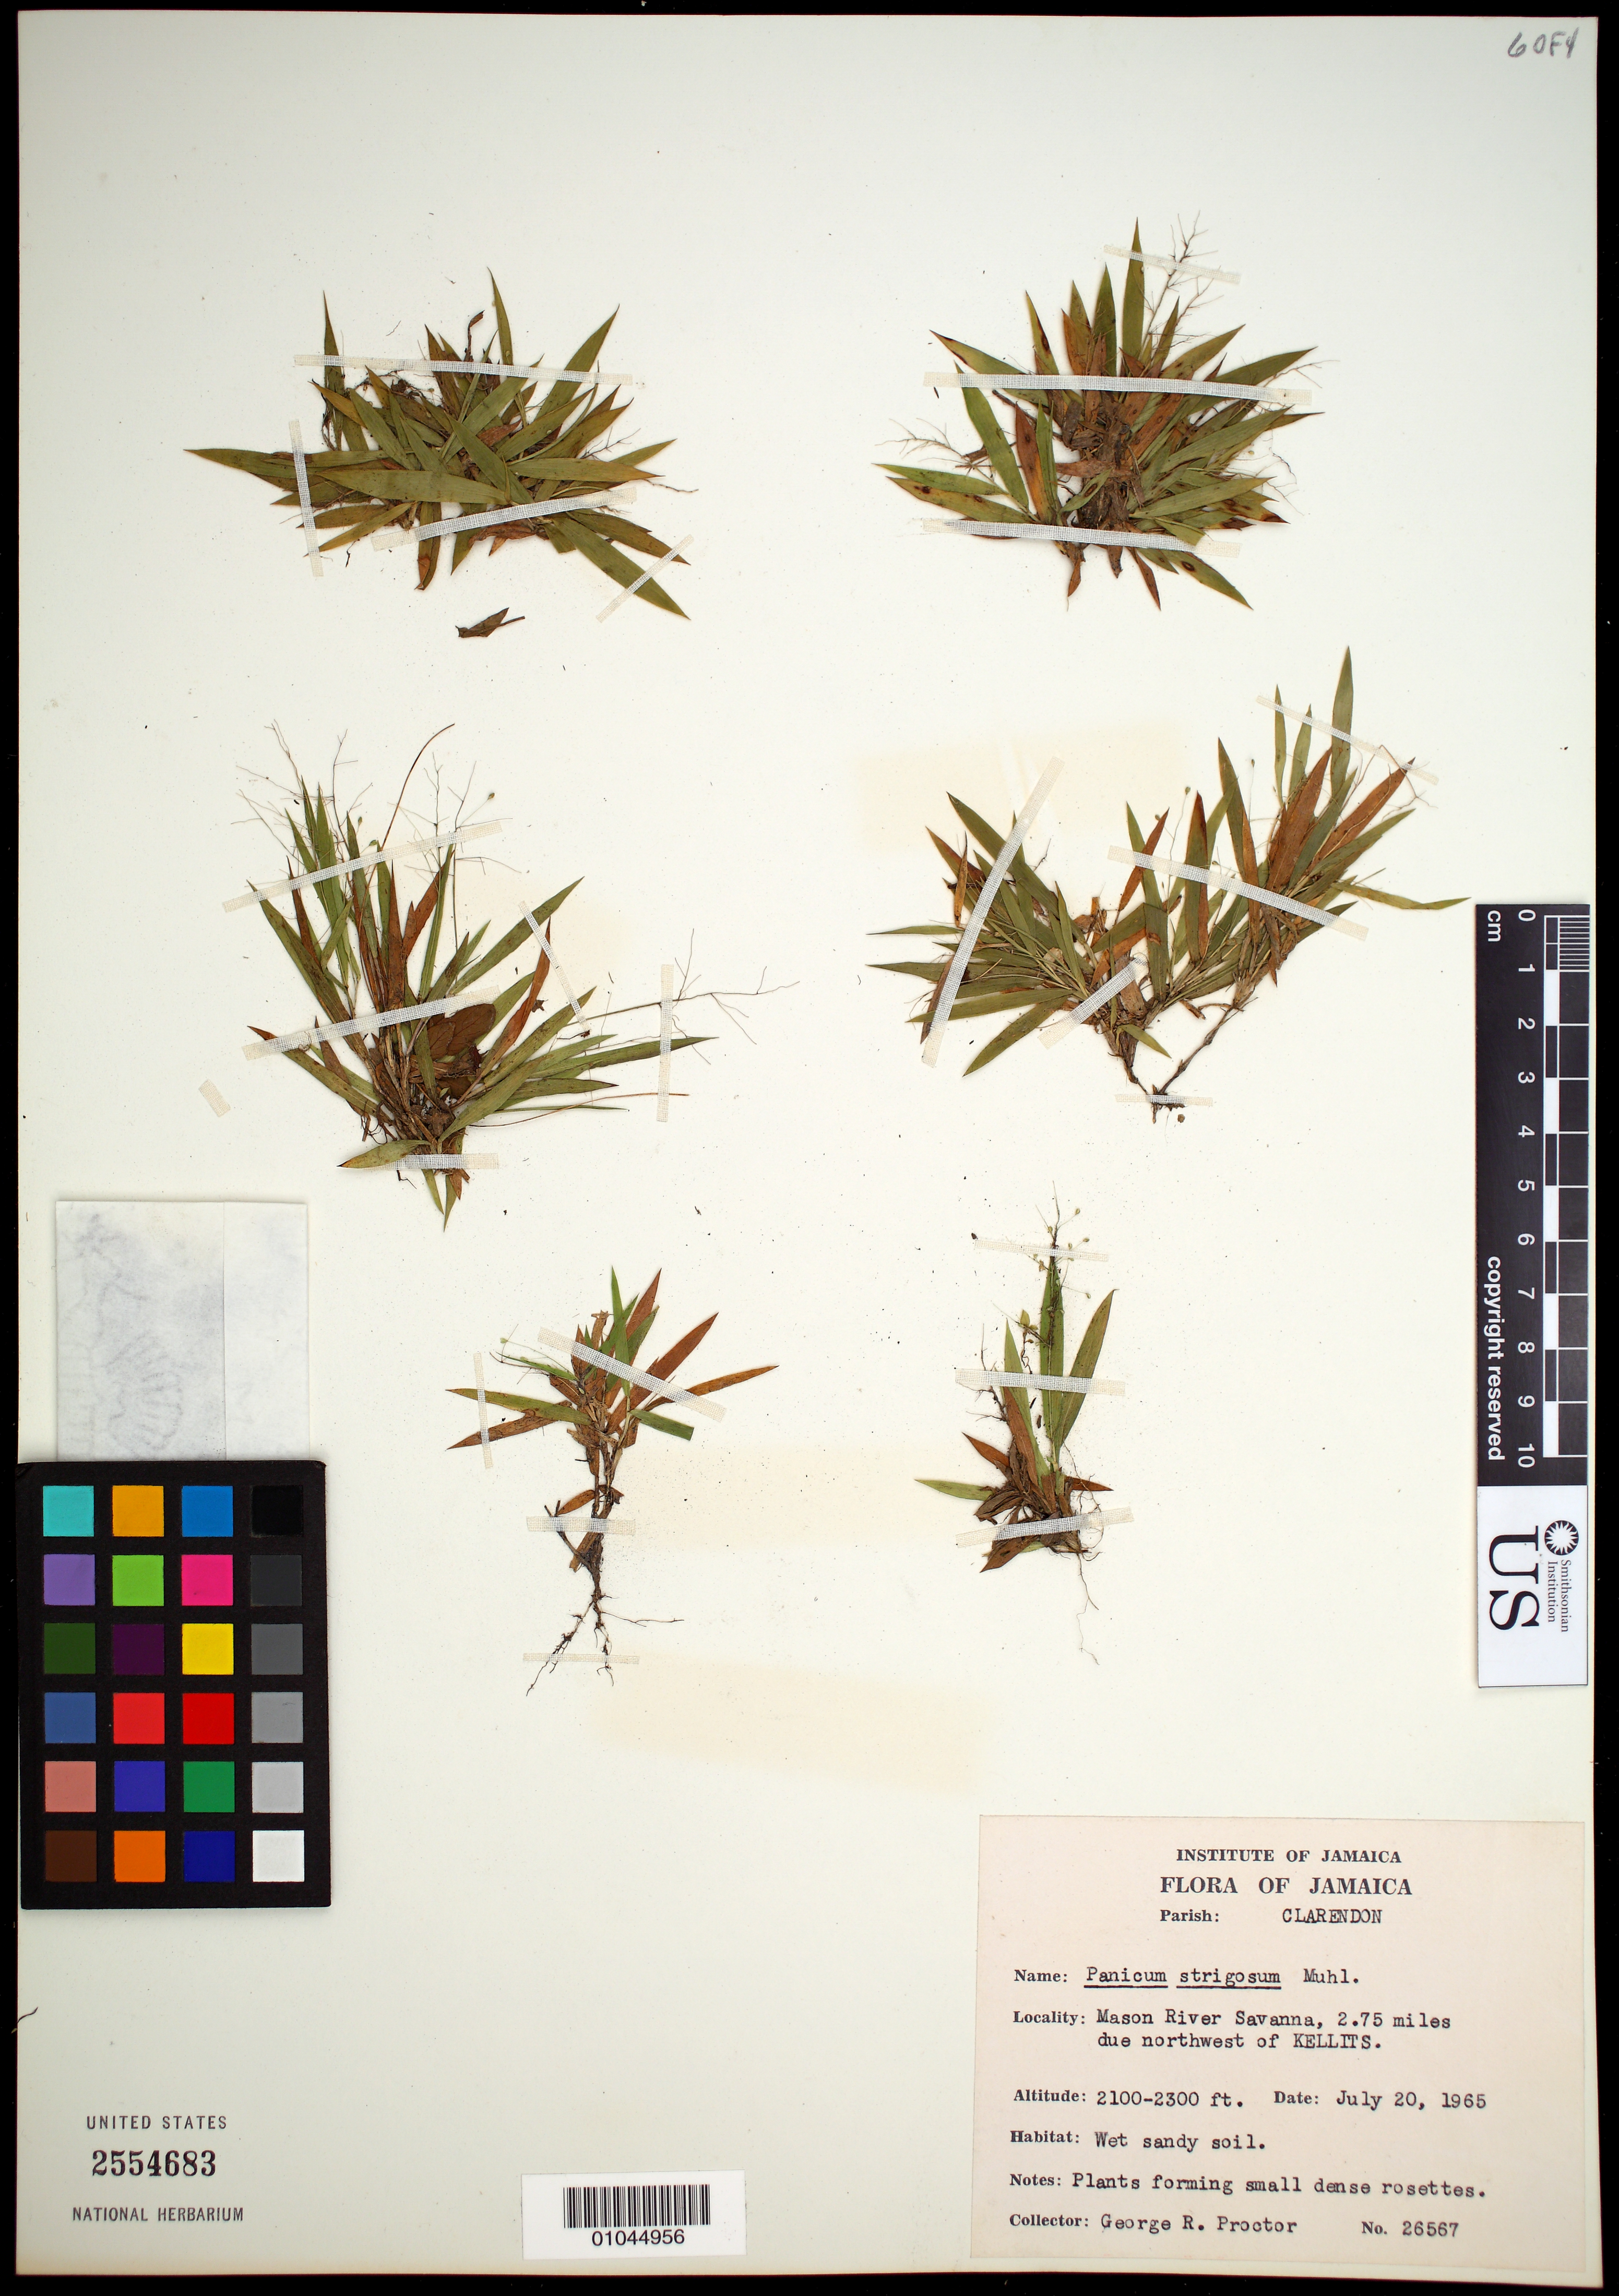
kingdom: Plantae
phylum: Tracheophyta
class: Liliopsida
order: Poales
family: Poaceae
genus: Panicum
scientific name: Panicum strigosum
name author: Muhl. ex Elliott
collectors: G. R. Proctor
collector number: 26567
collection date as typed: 20 Jul 1965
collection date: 1965-07-20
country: Jamaica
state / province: Clarendon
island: Jamaica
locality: Mason River savanna, 2.75 miles due NW of Kellits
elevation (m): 640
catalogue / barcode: US 2554683